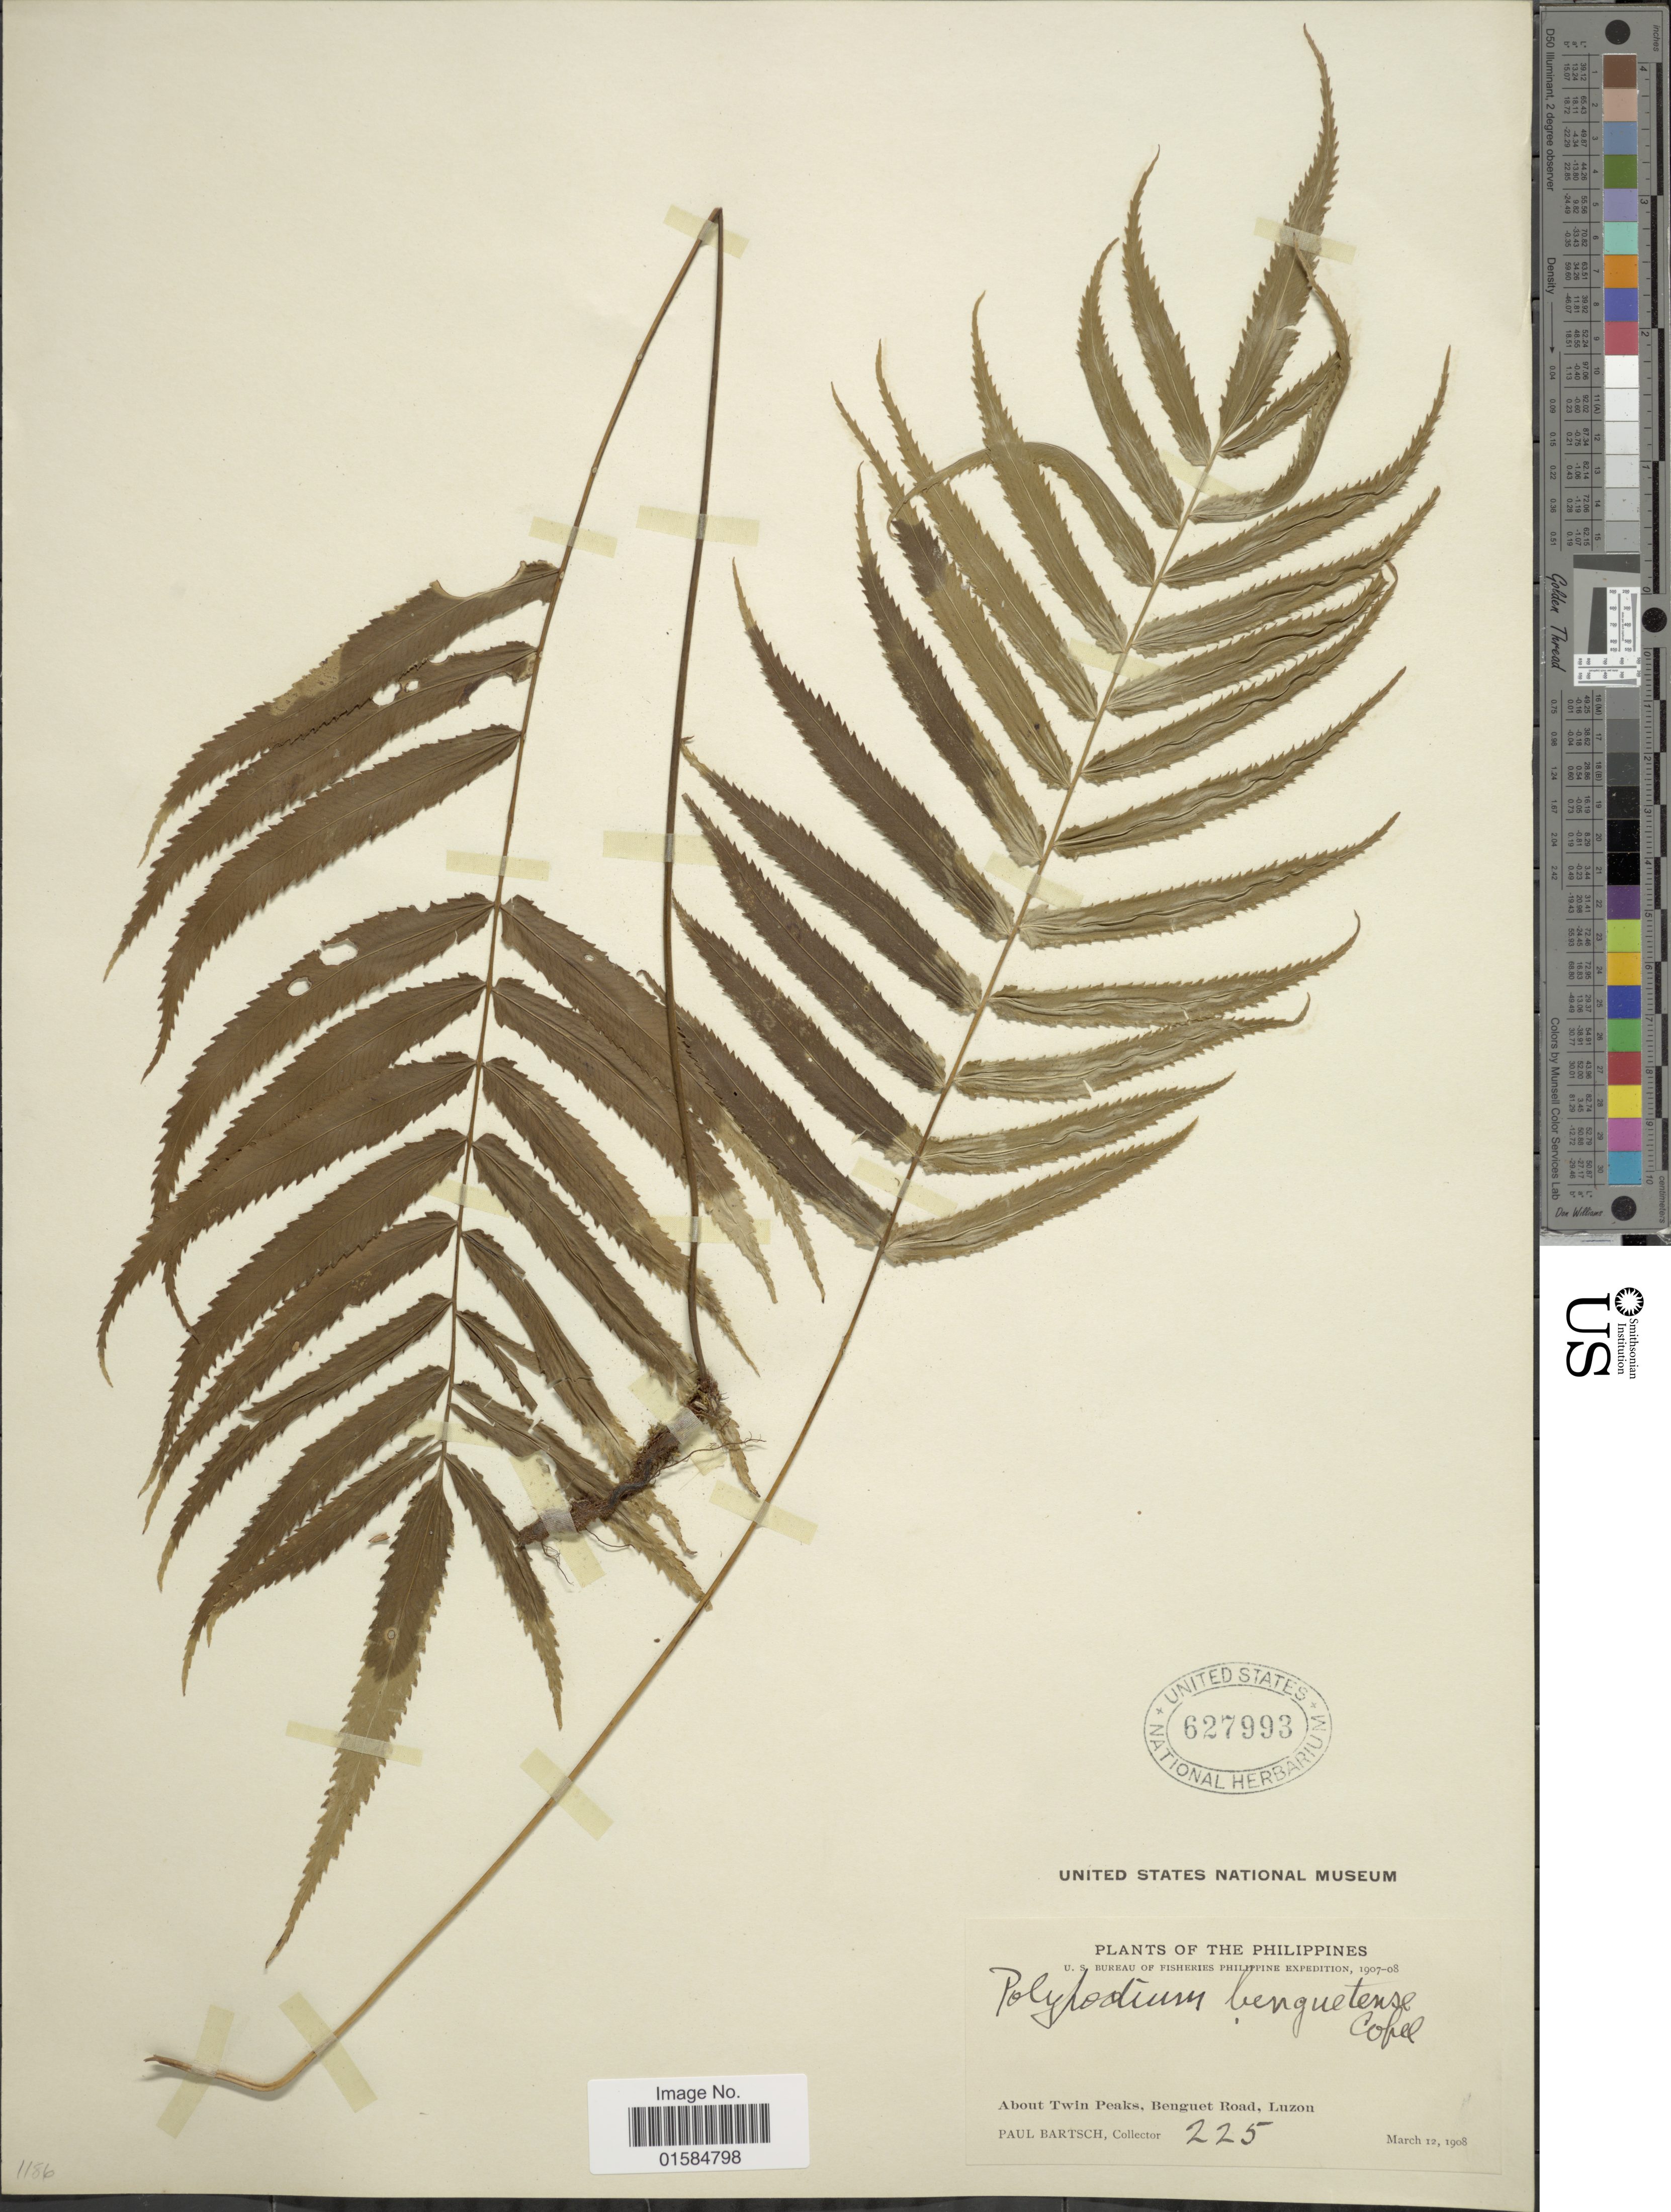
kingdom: Plantae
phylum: Tracheophyta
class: Polypodiopsida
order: Polypodiales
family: Polypodiaceae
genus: Goniophlebium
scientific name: Goniophlebium benguetense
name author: (Copel.) Copel.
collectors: P. Bartsch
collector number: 225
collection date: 1908-03-12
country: Philippines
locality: About Twin Peaks, Benguet Road, Luzon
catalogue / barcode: US 627993